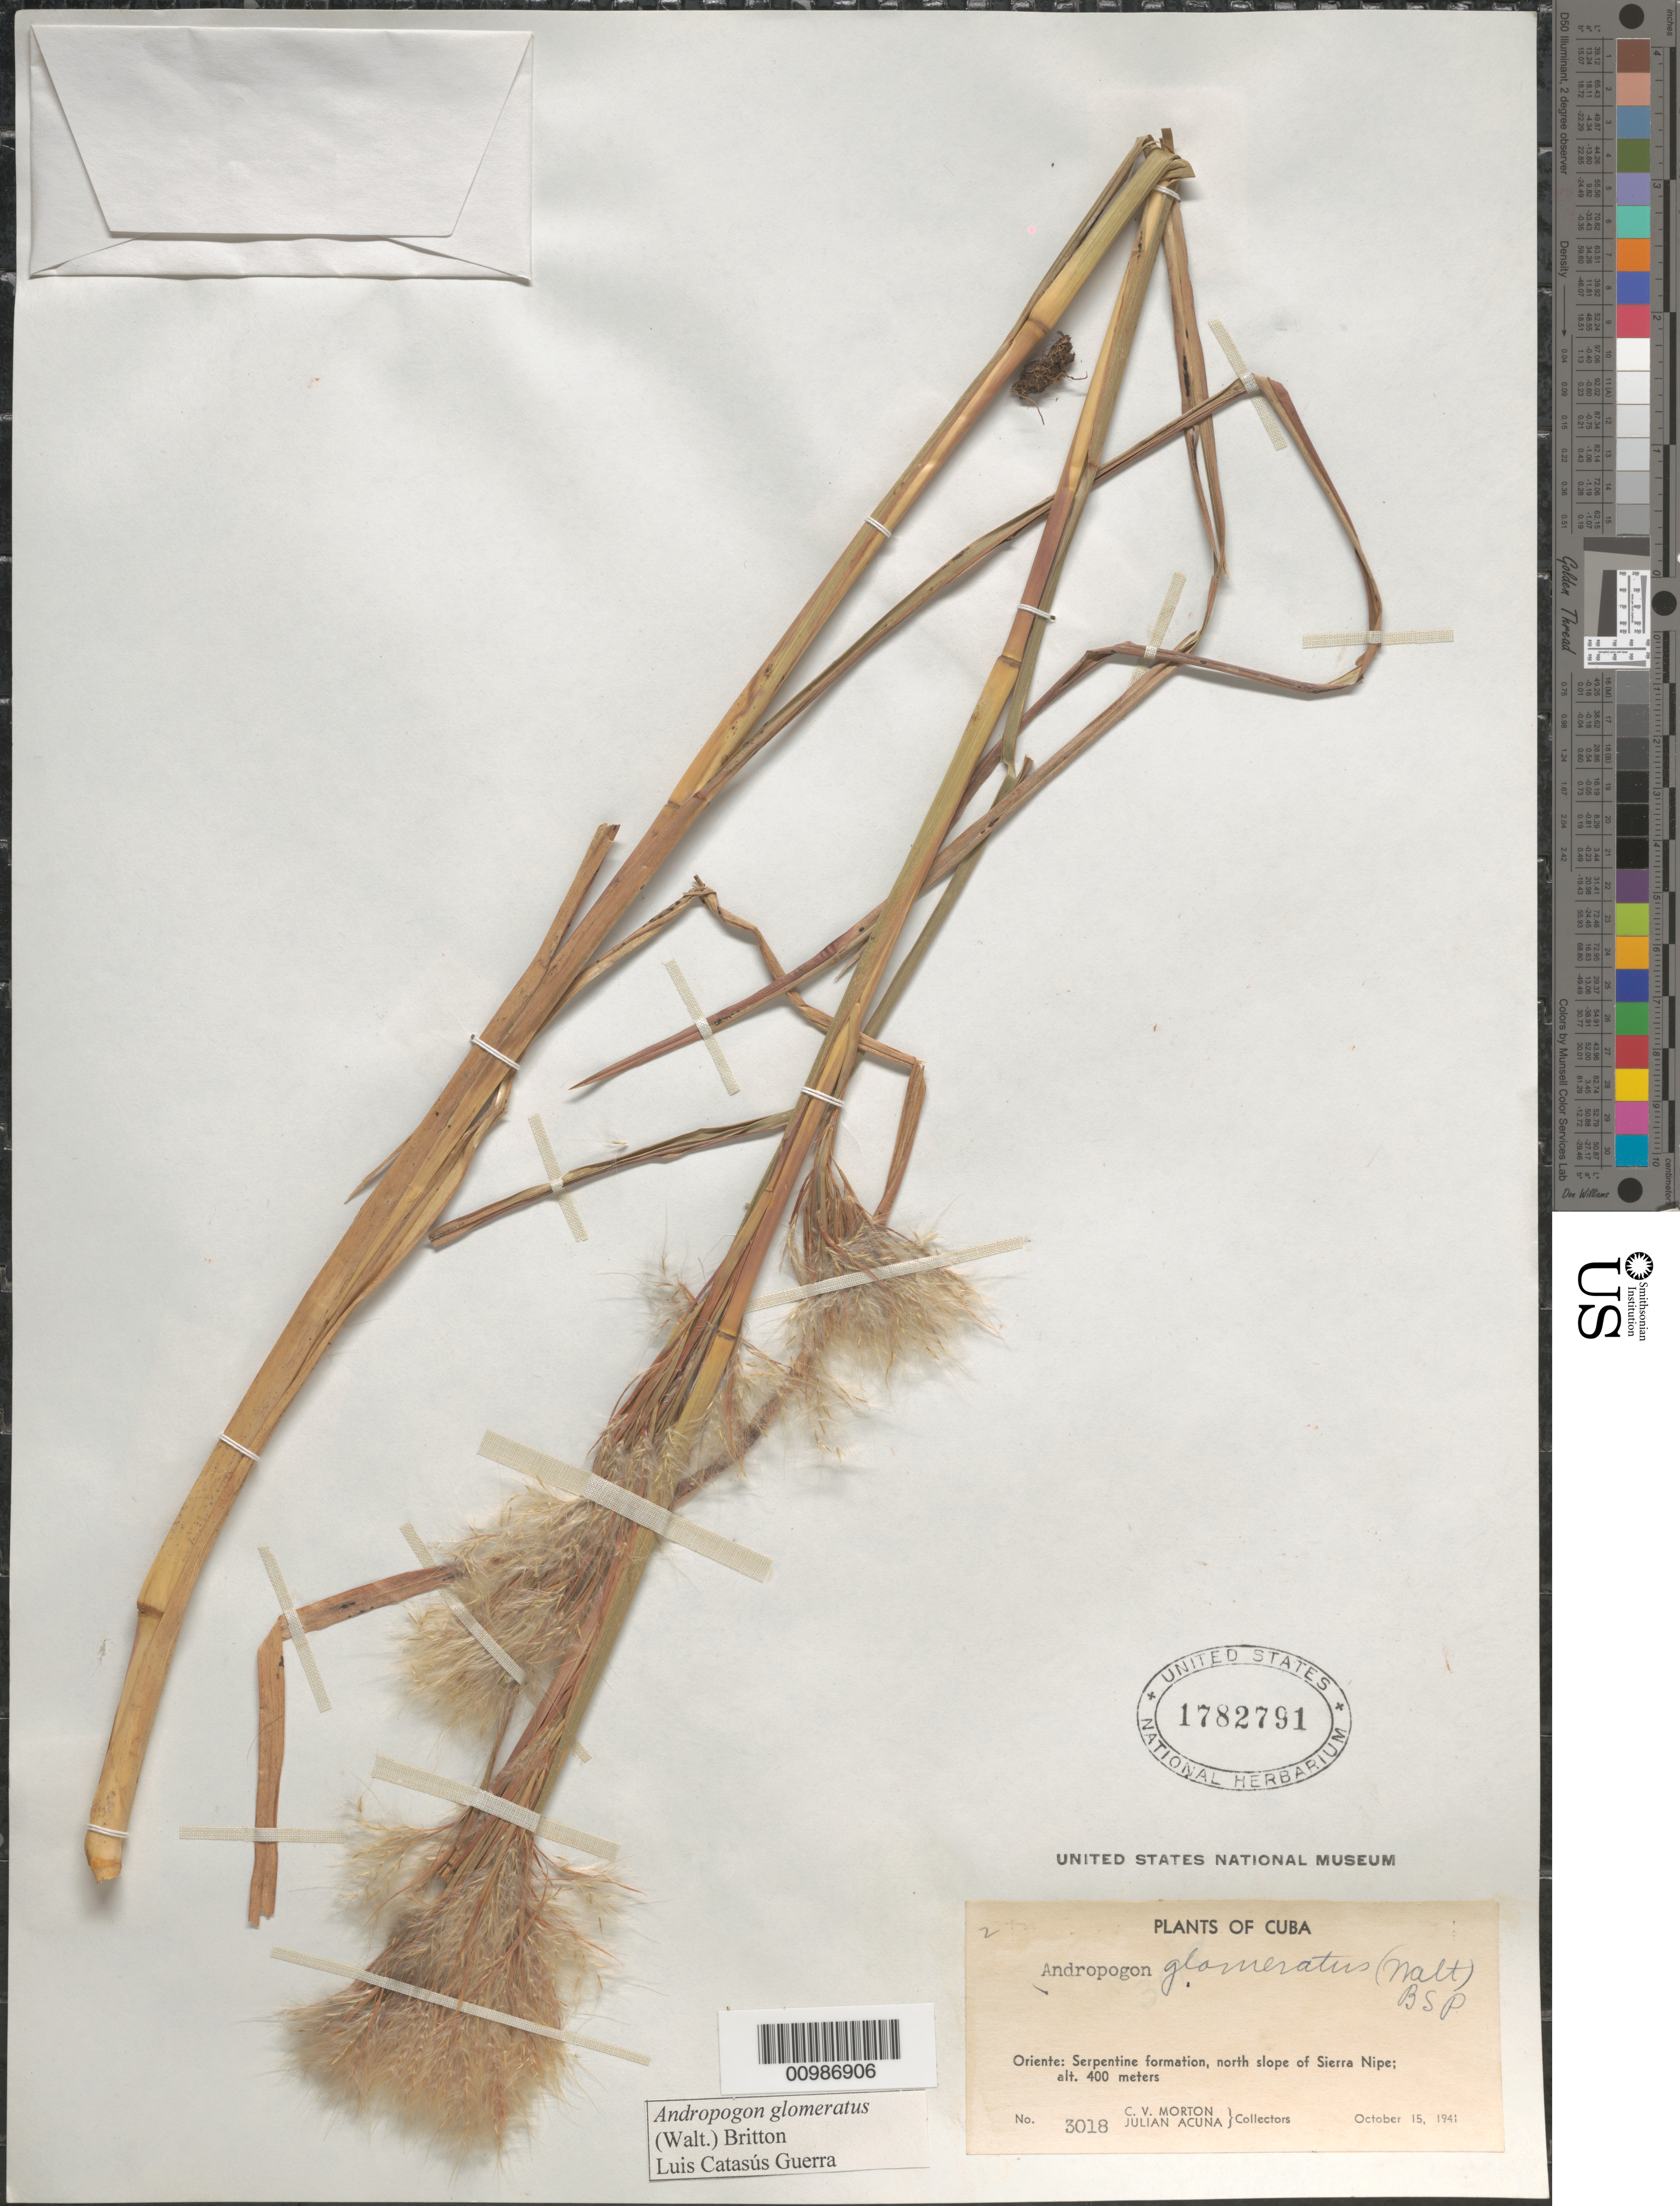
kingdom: Plantae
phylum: Tracheophyta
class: Liliopsida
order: Poales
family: Poaceae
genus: Andropogon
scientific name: Andropogon glomeratus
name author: (Walter) Britton, Stearns & Poggenb.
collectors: C. V. Morton & J. Acuña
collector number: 3018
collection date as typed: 15 Oct 1941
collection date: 1941-10-15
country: Cuba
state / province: Holguín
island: Cuba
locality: north slope of Sierra Nipe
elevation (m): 400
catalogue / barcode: US 1782791